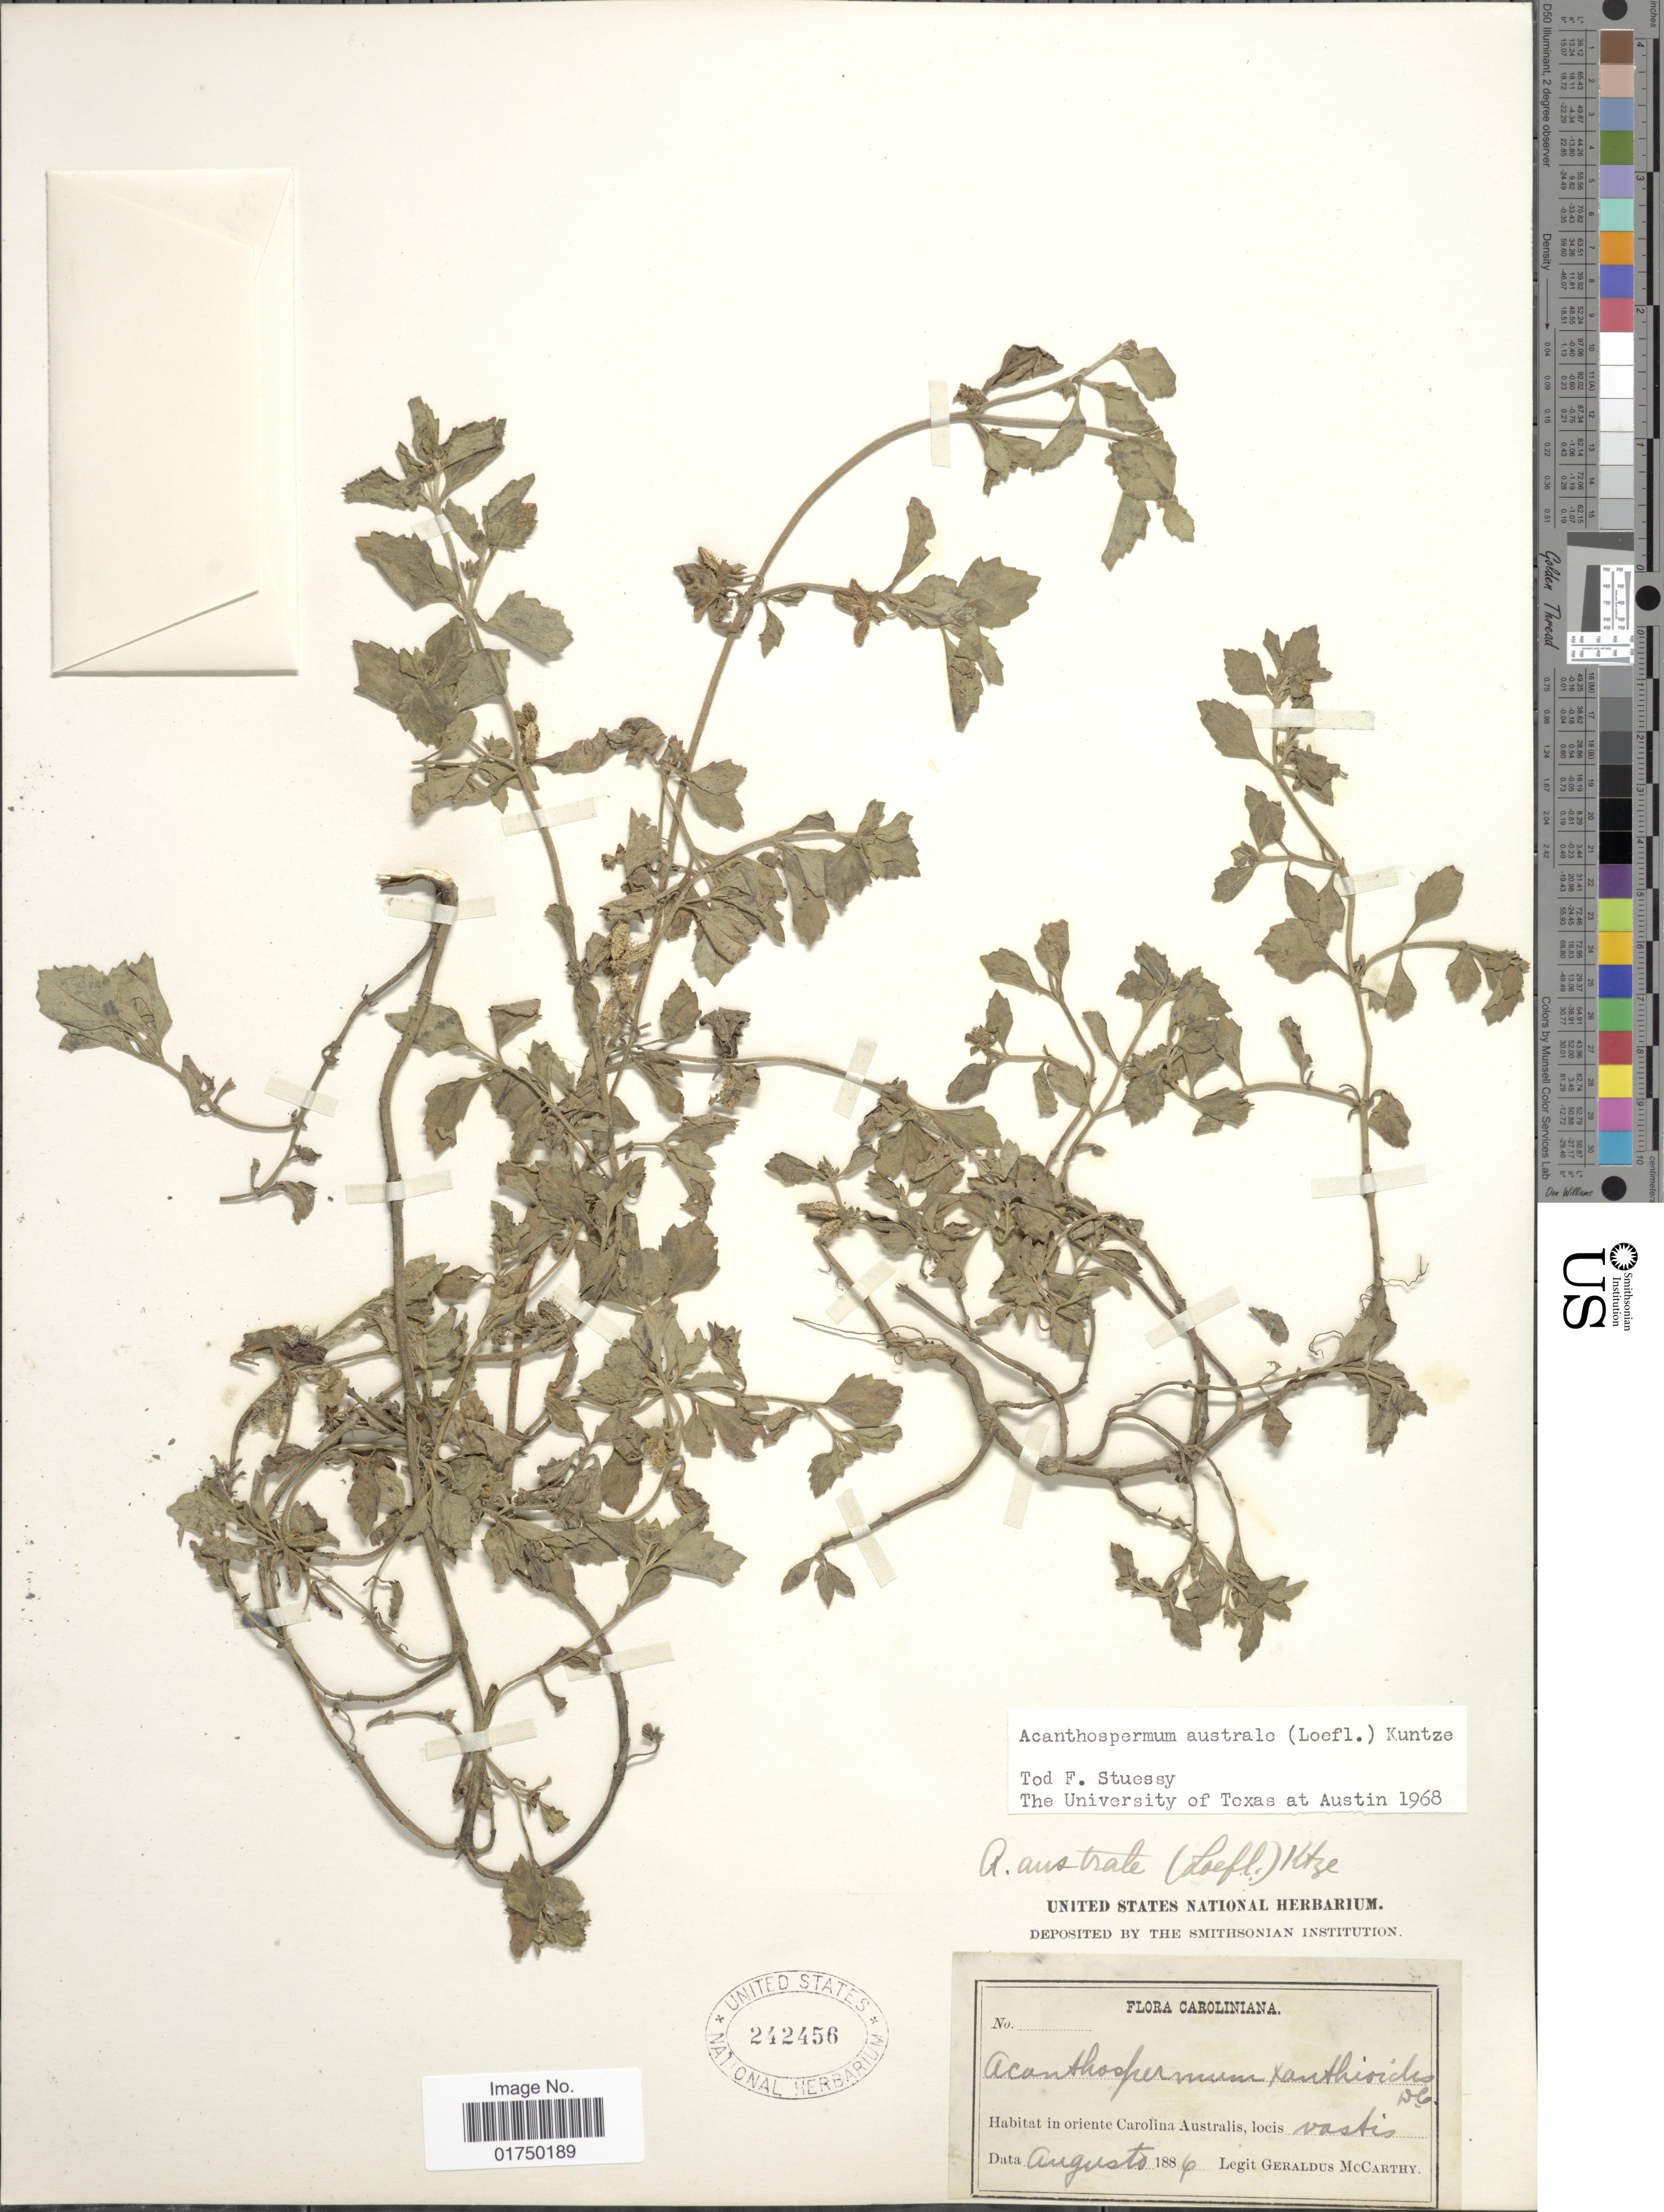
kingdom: Plantae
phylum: Tracheophyta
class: Magnoliopsida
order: Asterales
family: Asteraceae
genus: Acanthospermum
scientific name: Acanthospermum australe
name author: (Loefl.) Kuntze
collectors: M. McCarthy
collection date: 1886-08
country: United States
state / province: South Carolina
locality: Caroliniana. In oriente Carolina Australis, locis vastis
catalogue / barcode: US 242456